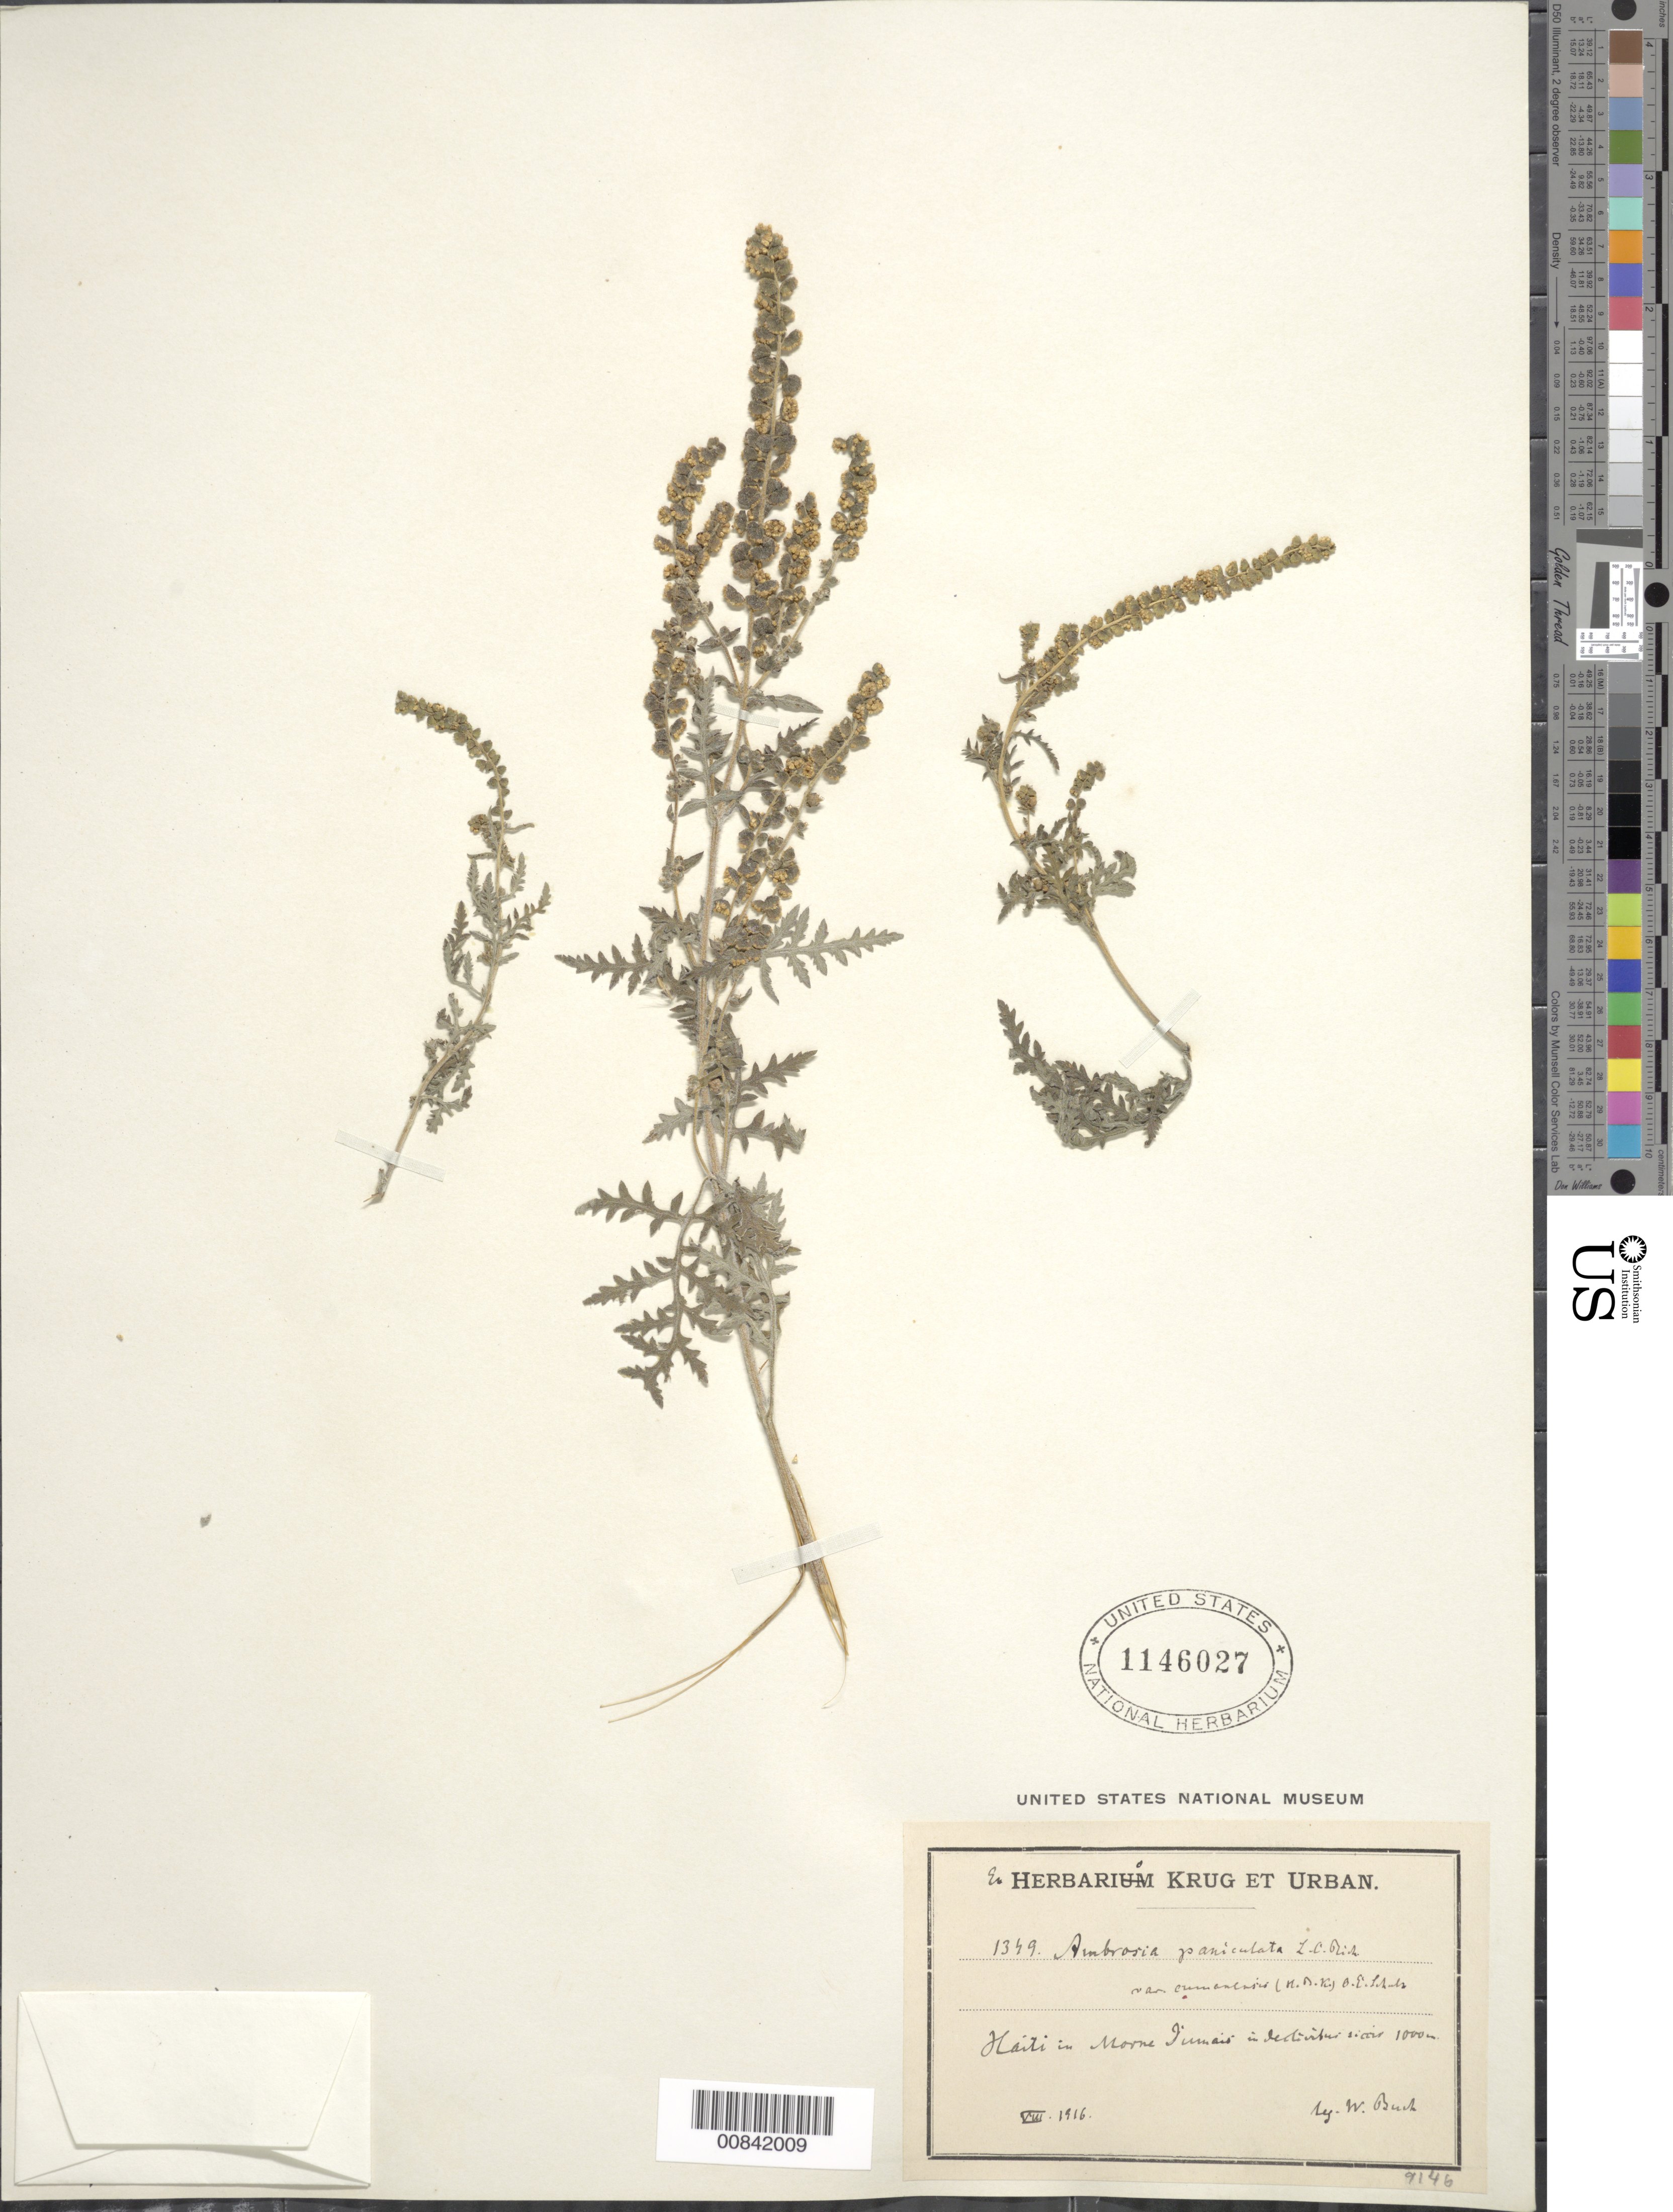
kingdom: Plantae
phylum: Tracheophyta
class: Magnoliopsida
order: Asterales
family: Asteraceae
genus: Ambrosia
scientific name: Ambrosia paniculata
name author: Michx.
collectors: W. Bush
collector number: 1329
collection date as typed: Aug 1916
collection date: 1916-08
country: Haiti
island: Hispaniola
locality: Morne "Jimais"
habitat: "dectirtu siccis"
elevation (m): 1000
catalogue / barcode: US 1146027